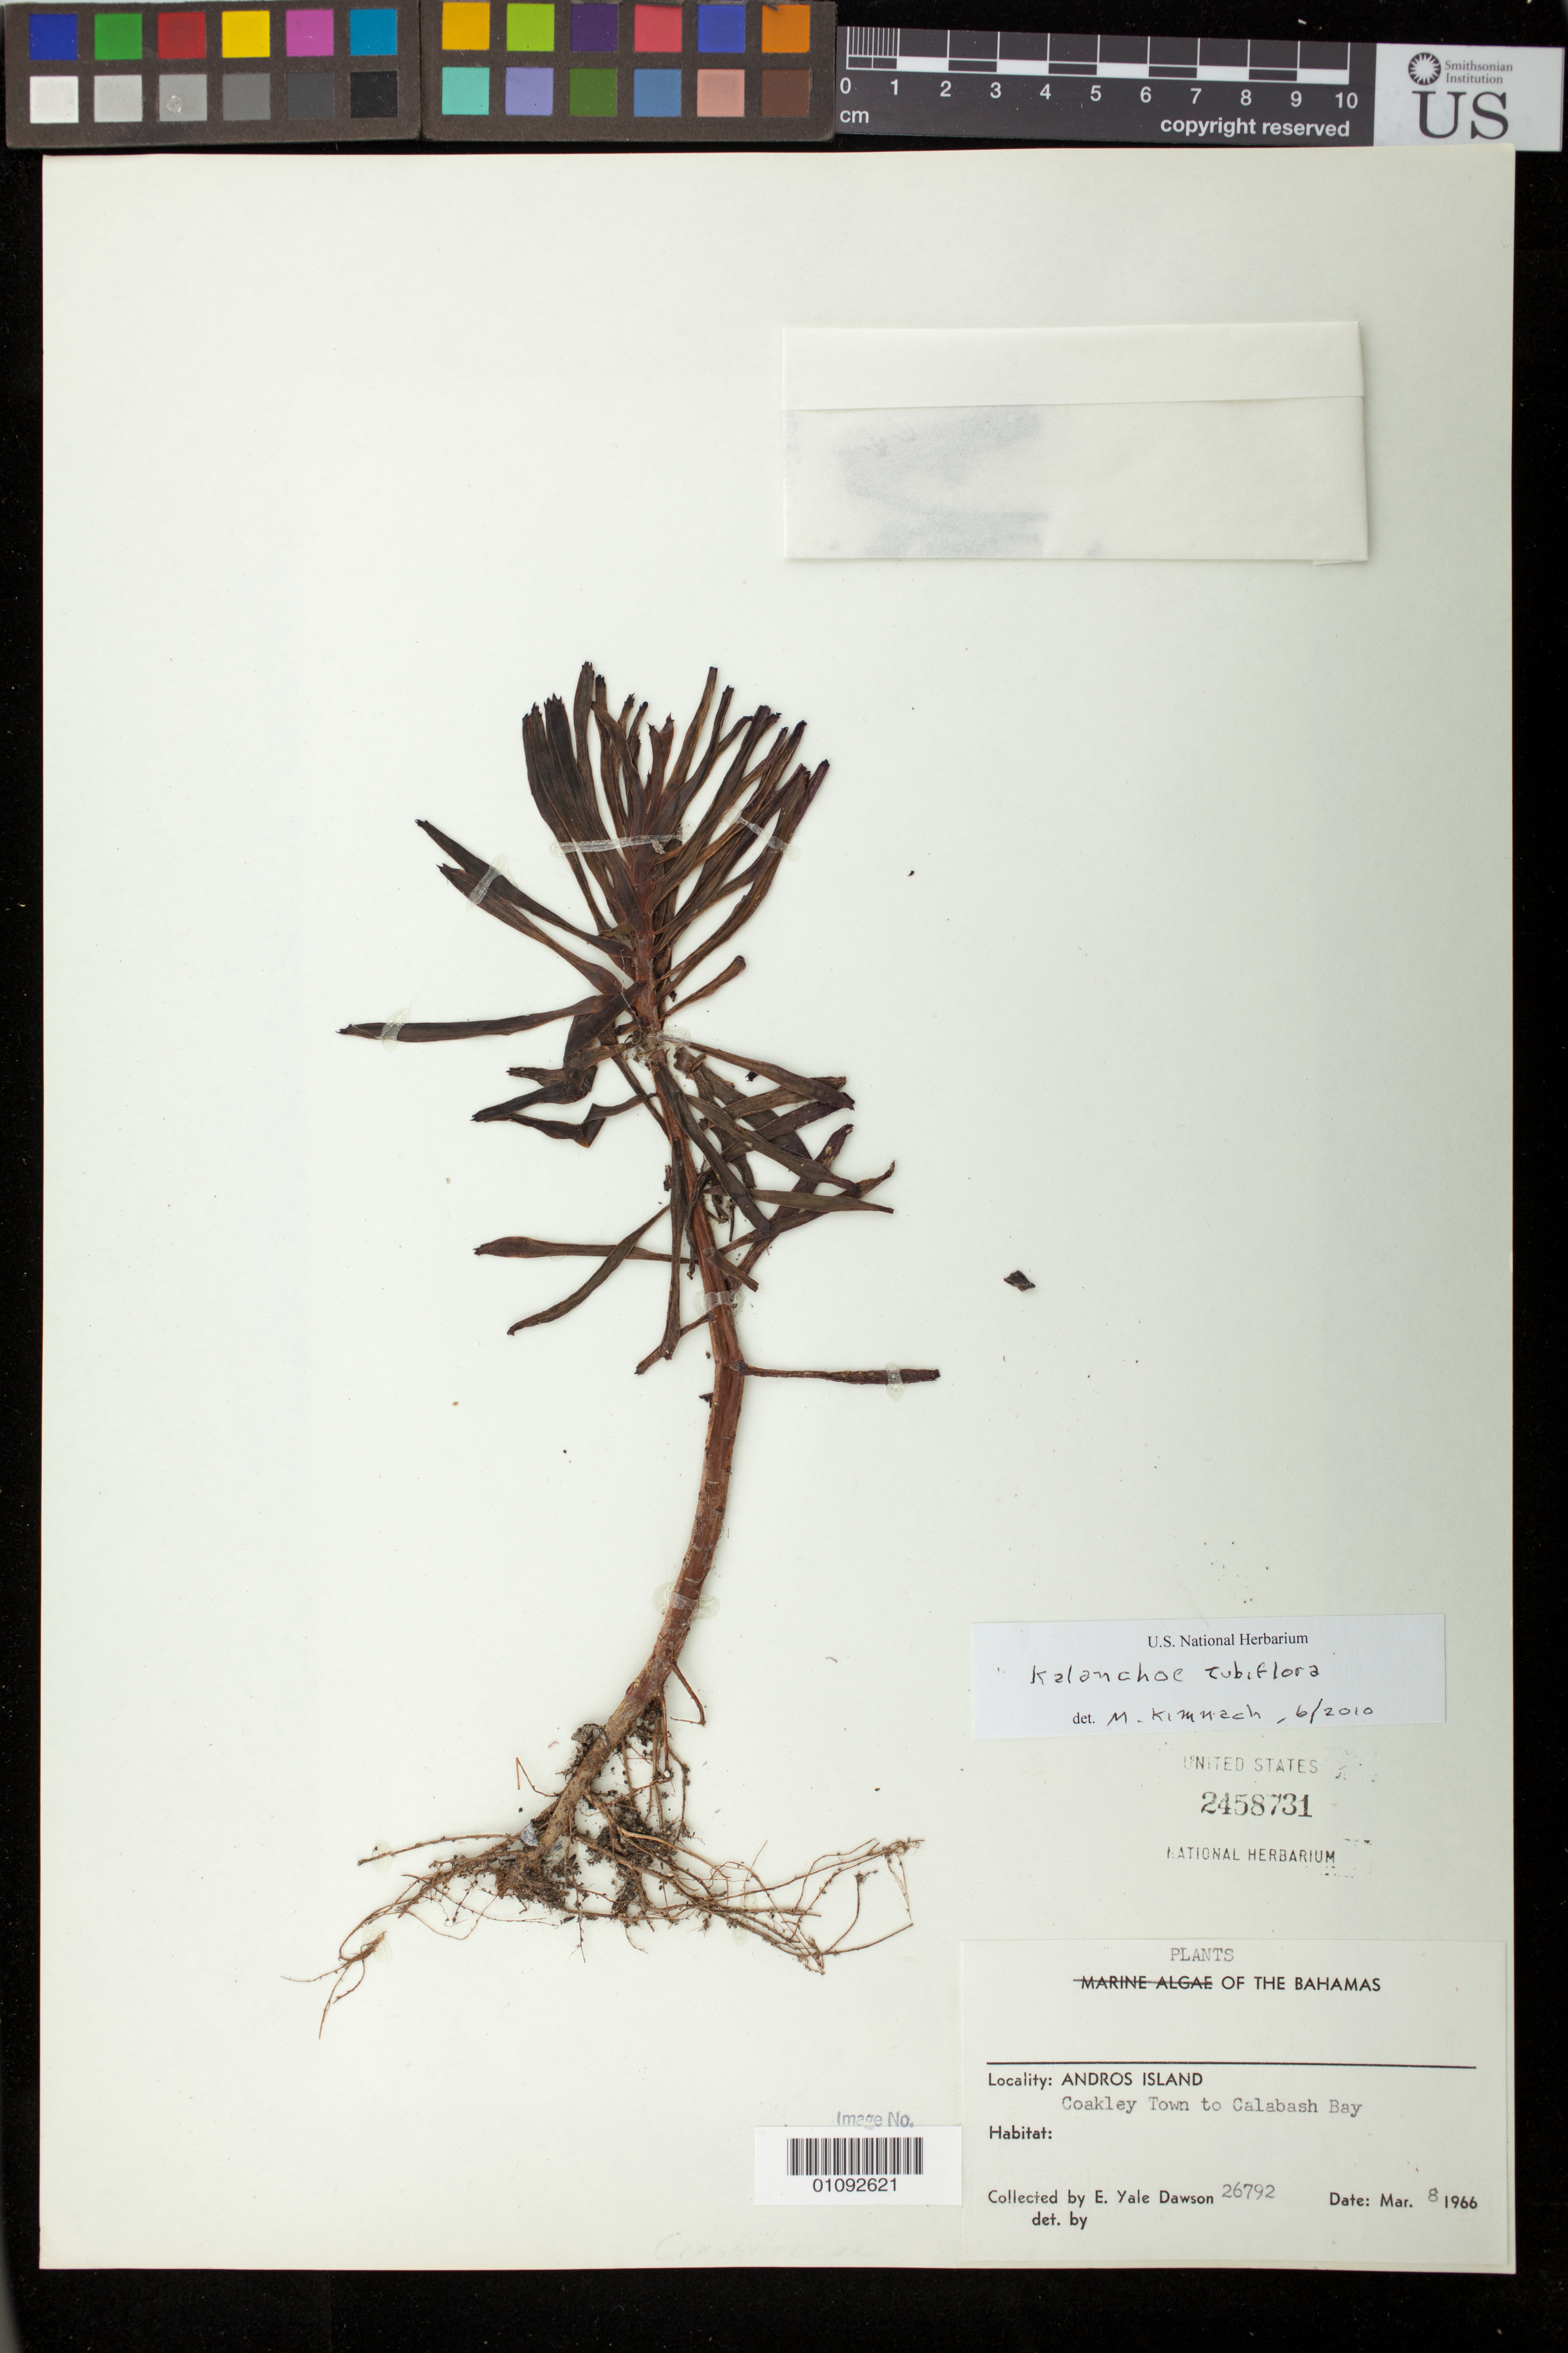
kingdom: Plantae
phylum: Tracheophyta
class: Magnoliopsida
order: Saxifragales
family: Crassulaceae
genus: Kalanchoe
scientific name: Kalanchoe delagoensis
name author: Eckl. & Zeyh.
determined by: Wagner, W. L., (BOT), Smithsonian Institution - National Museum of Natural History (UNITED STATES)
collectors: E. Y. Dawson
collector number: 26792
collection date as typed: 08 Mar 1966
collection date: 1966-03-08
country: Bahamas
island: Andros I.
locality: Coakley Town to Calabash Bay.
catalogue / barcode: US 2458731